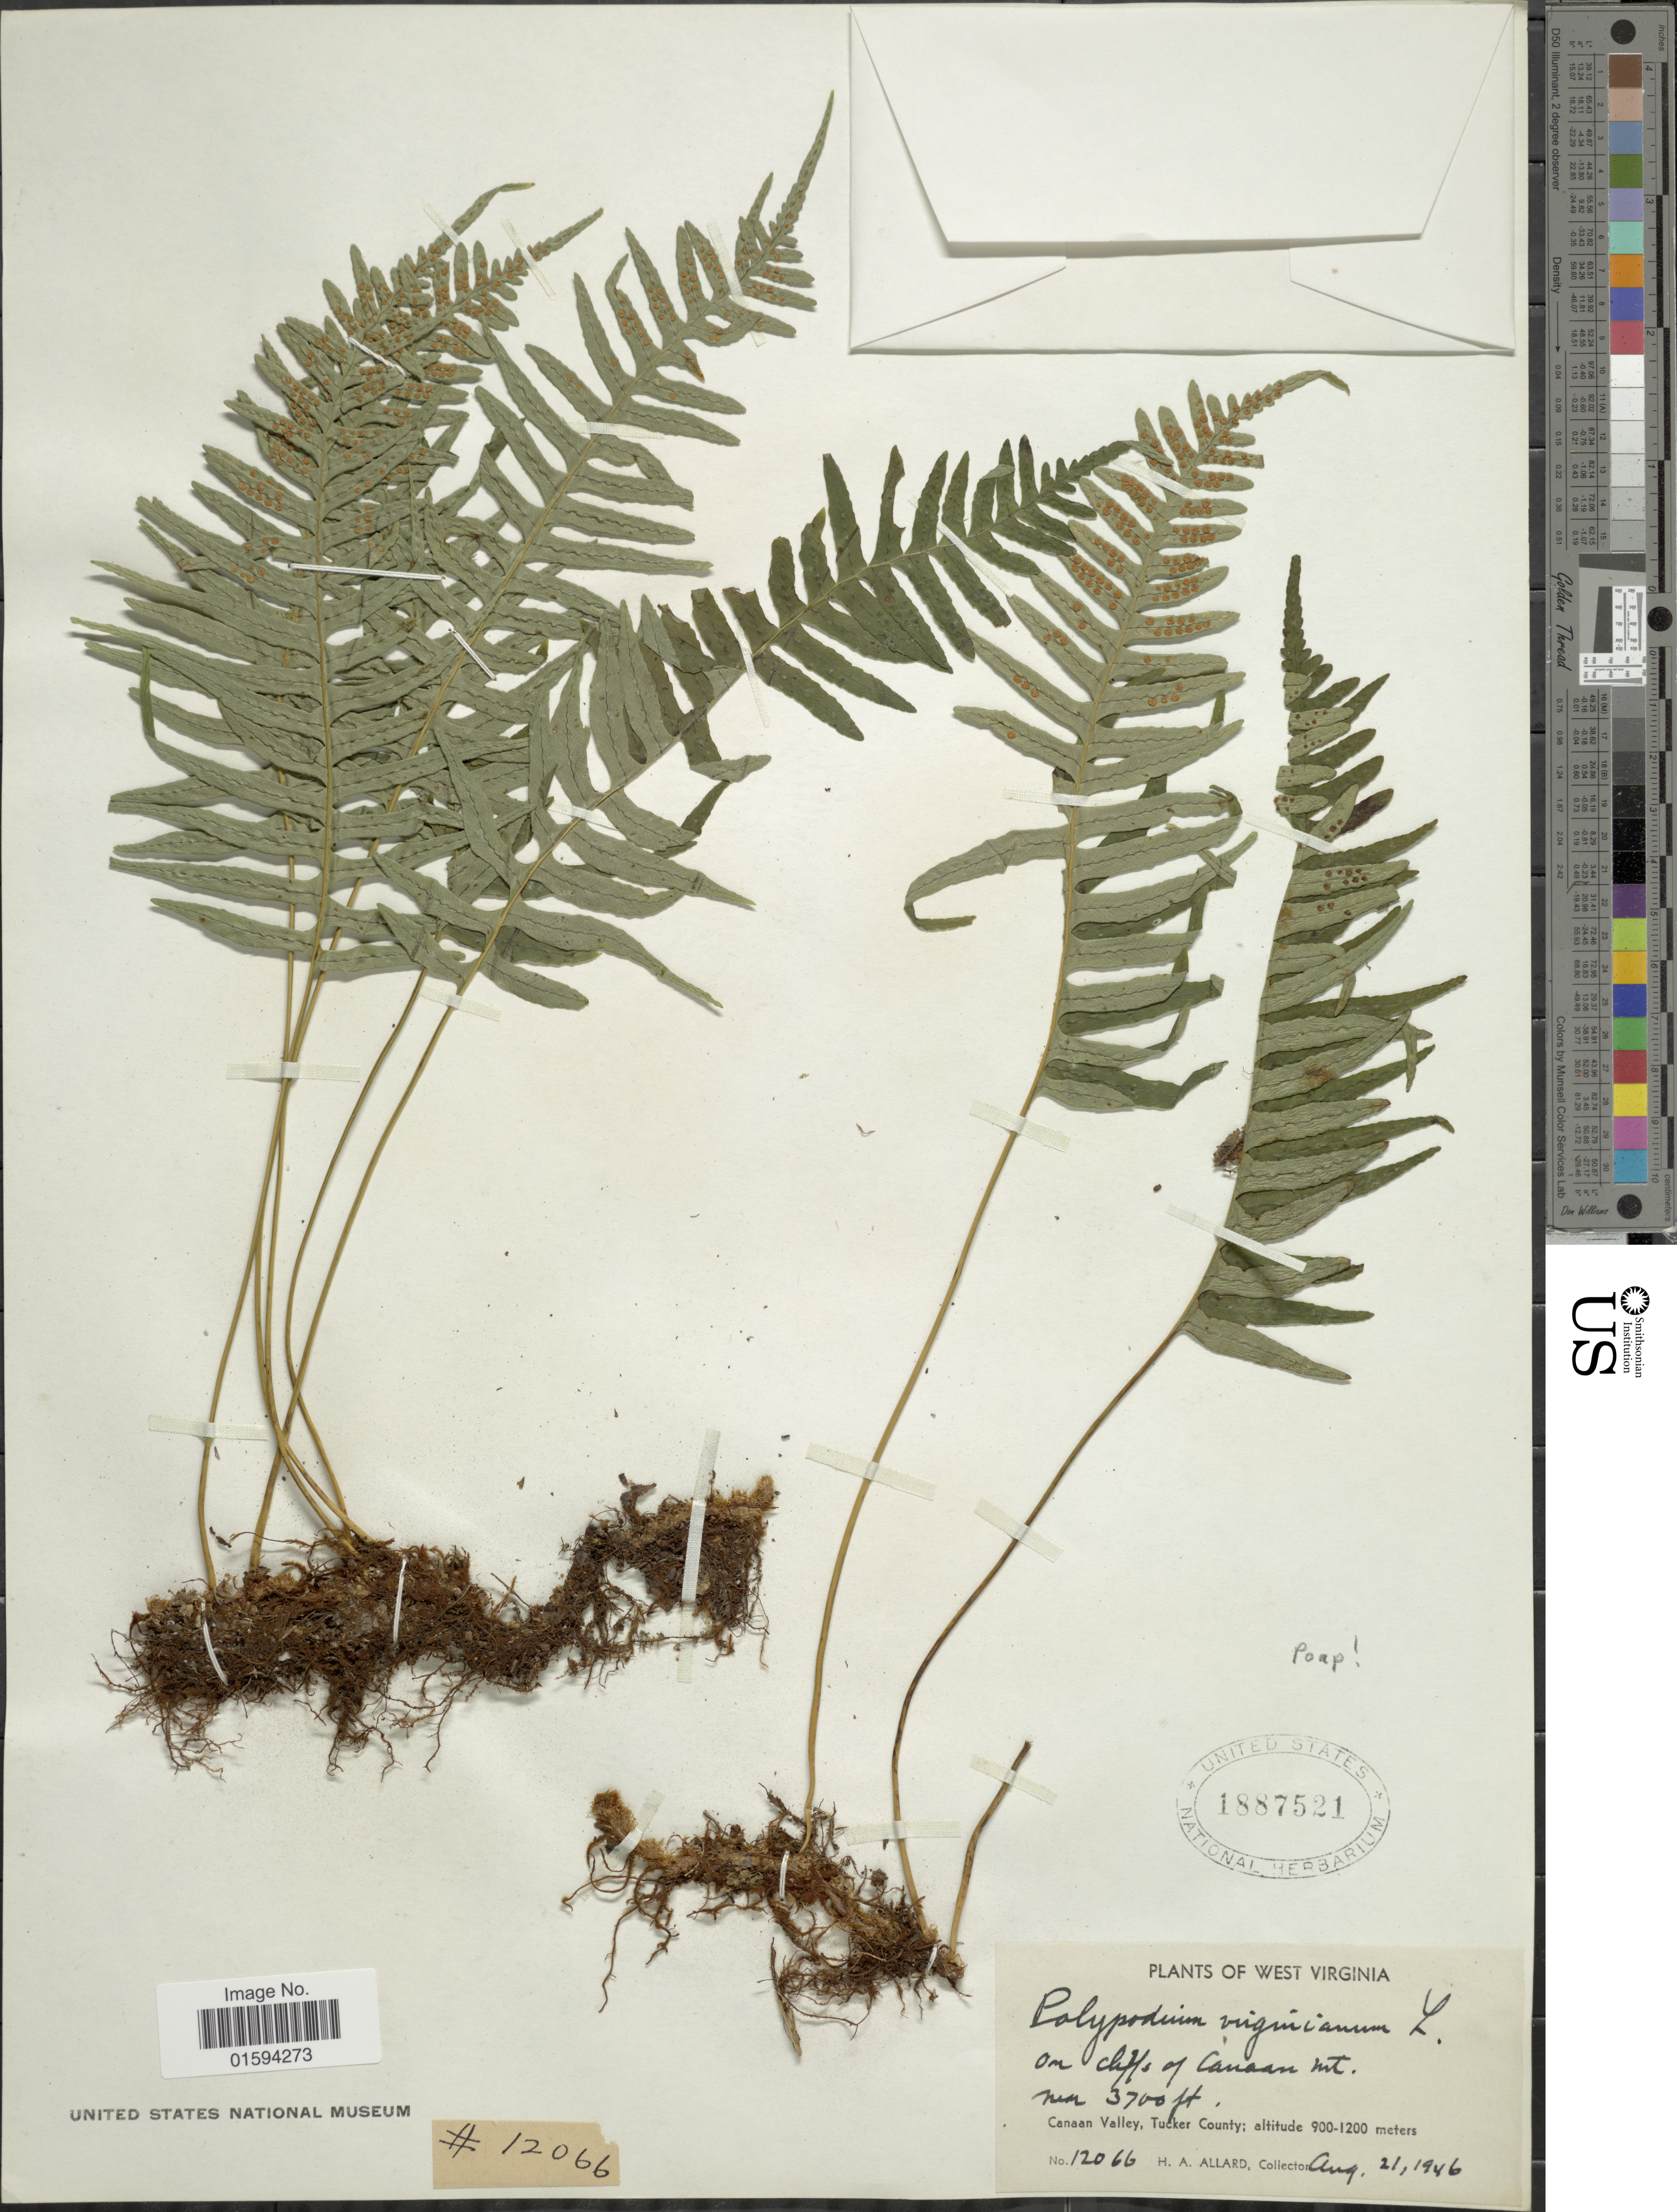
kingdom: Plantae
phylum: Tracheophyta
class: Polypodiopsida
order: Polypodiales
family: Polypodiaceae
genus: Polypodium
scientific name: Polypodium appalachianum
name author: Haufler & Windham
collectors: H. A. Allard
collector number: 12066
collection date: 1946-08-21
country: United States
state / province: West Virginia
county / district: Tucker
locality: On cliffs of Canaan Mt., Canaan Valley, Tucker County.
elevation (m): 900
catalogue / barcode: US 1887521